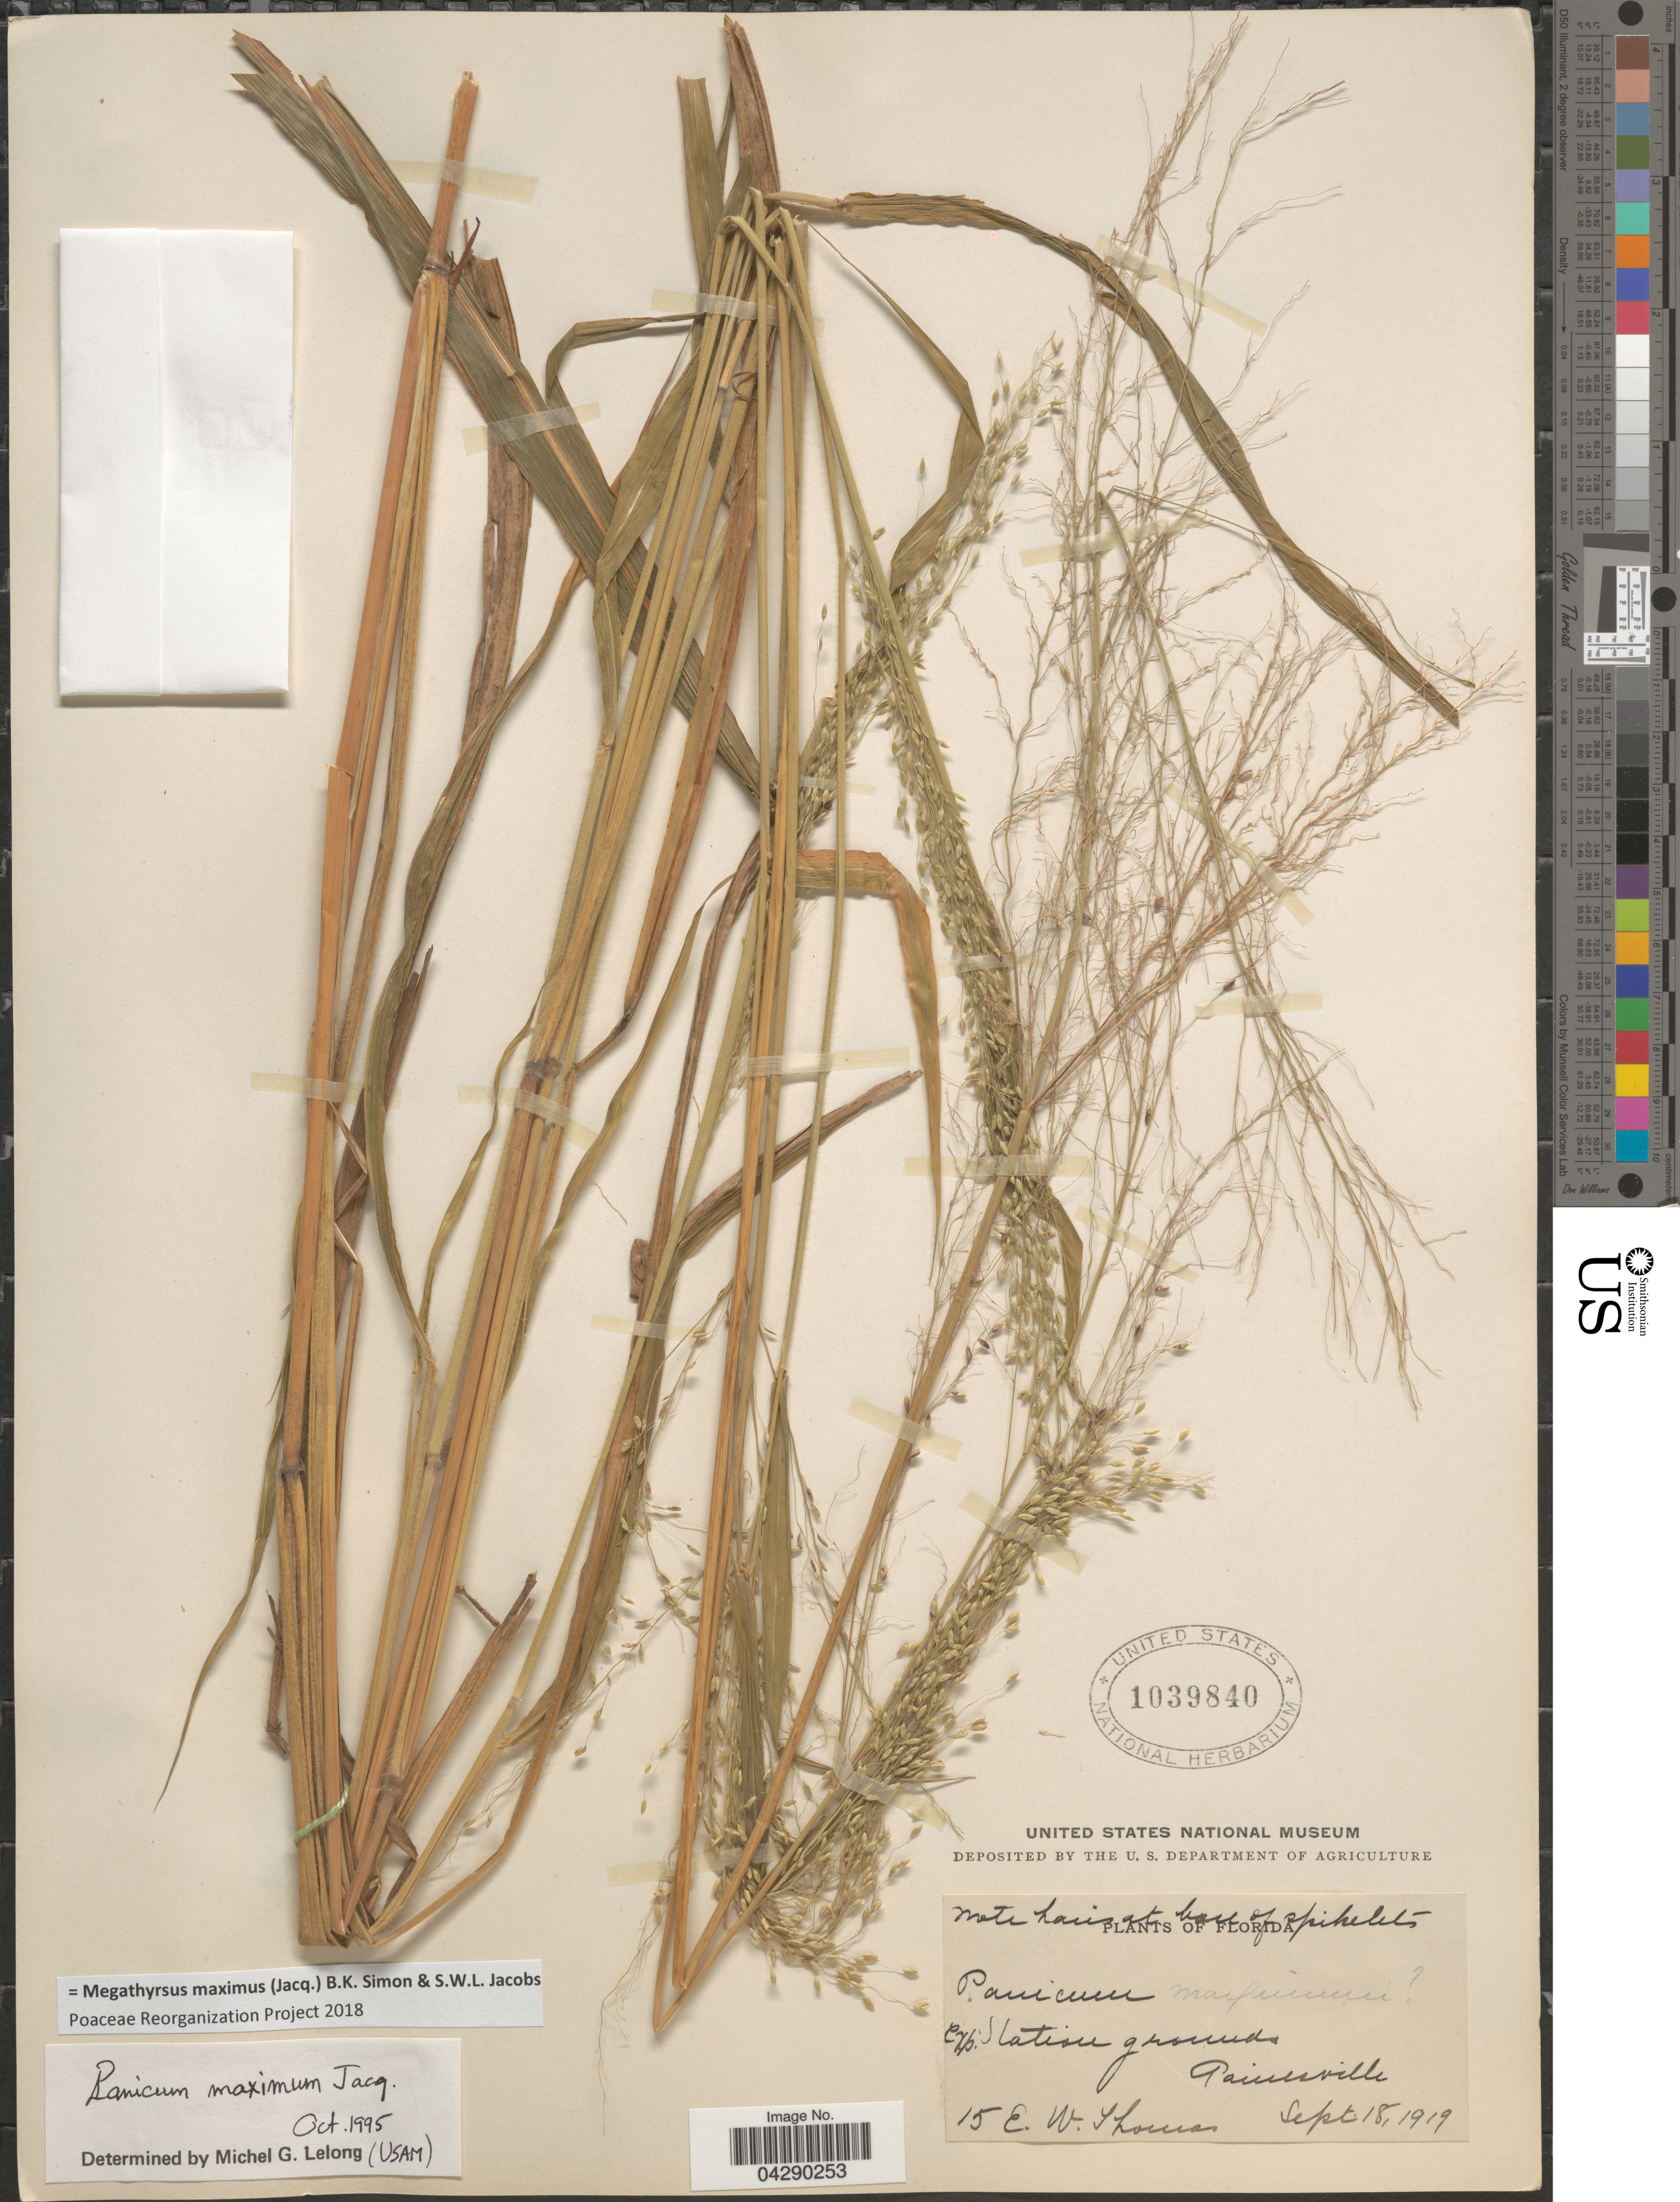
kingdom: Plantae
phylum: Tracheophyta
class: Liliopsida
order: Poales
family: Poaceae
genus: Megathyrsus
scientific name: Megathyrsus maximus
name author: (Jacq.) B.K. Simon & S.W.L. Jacobs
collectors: E. Thomas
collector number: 15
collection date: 1919-09-18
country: United States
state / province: Florida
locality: Gainesville.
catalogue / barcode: US 1039840